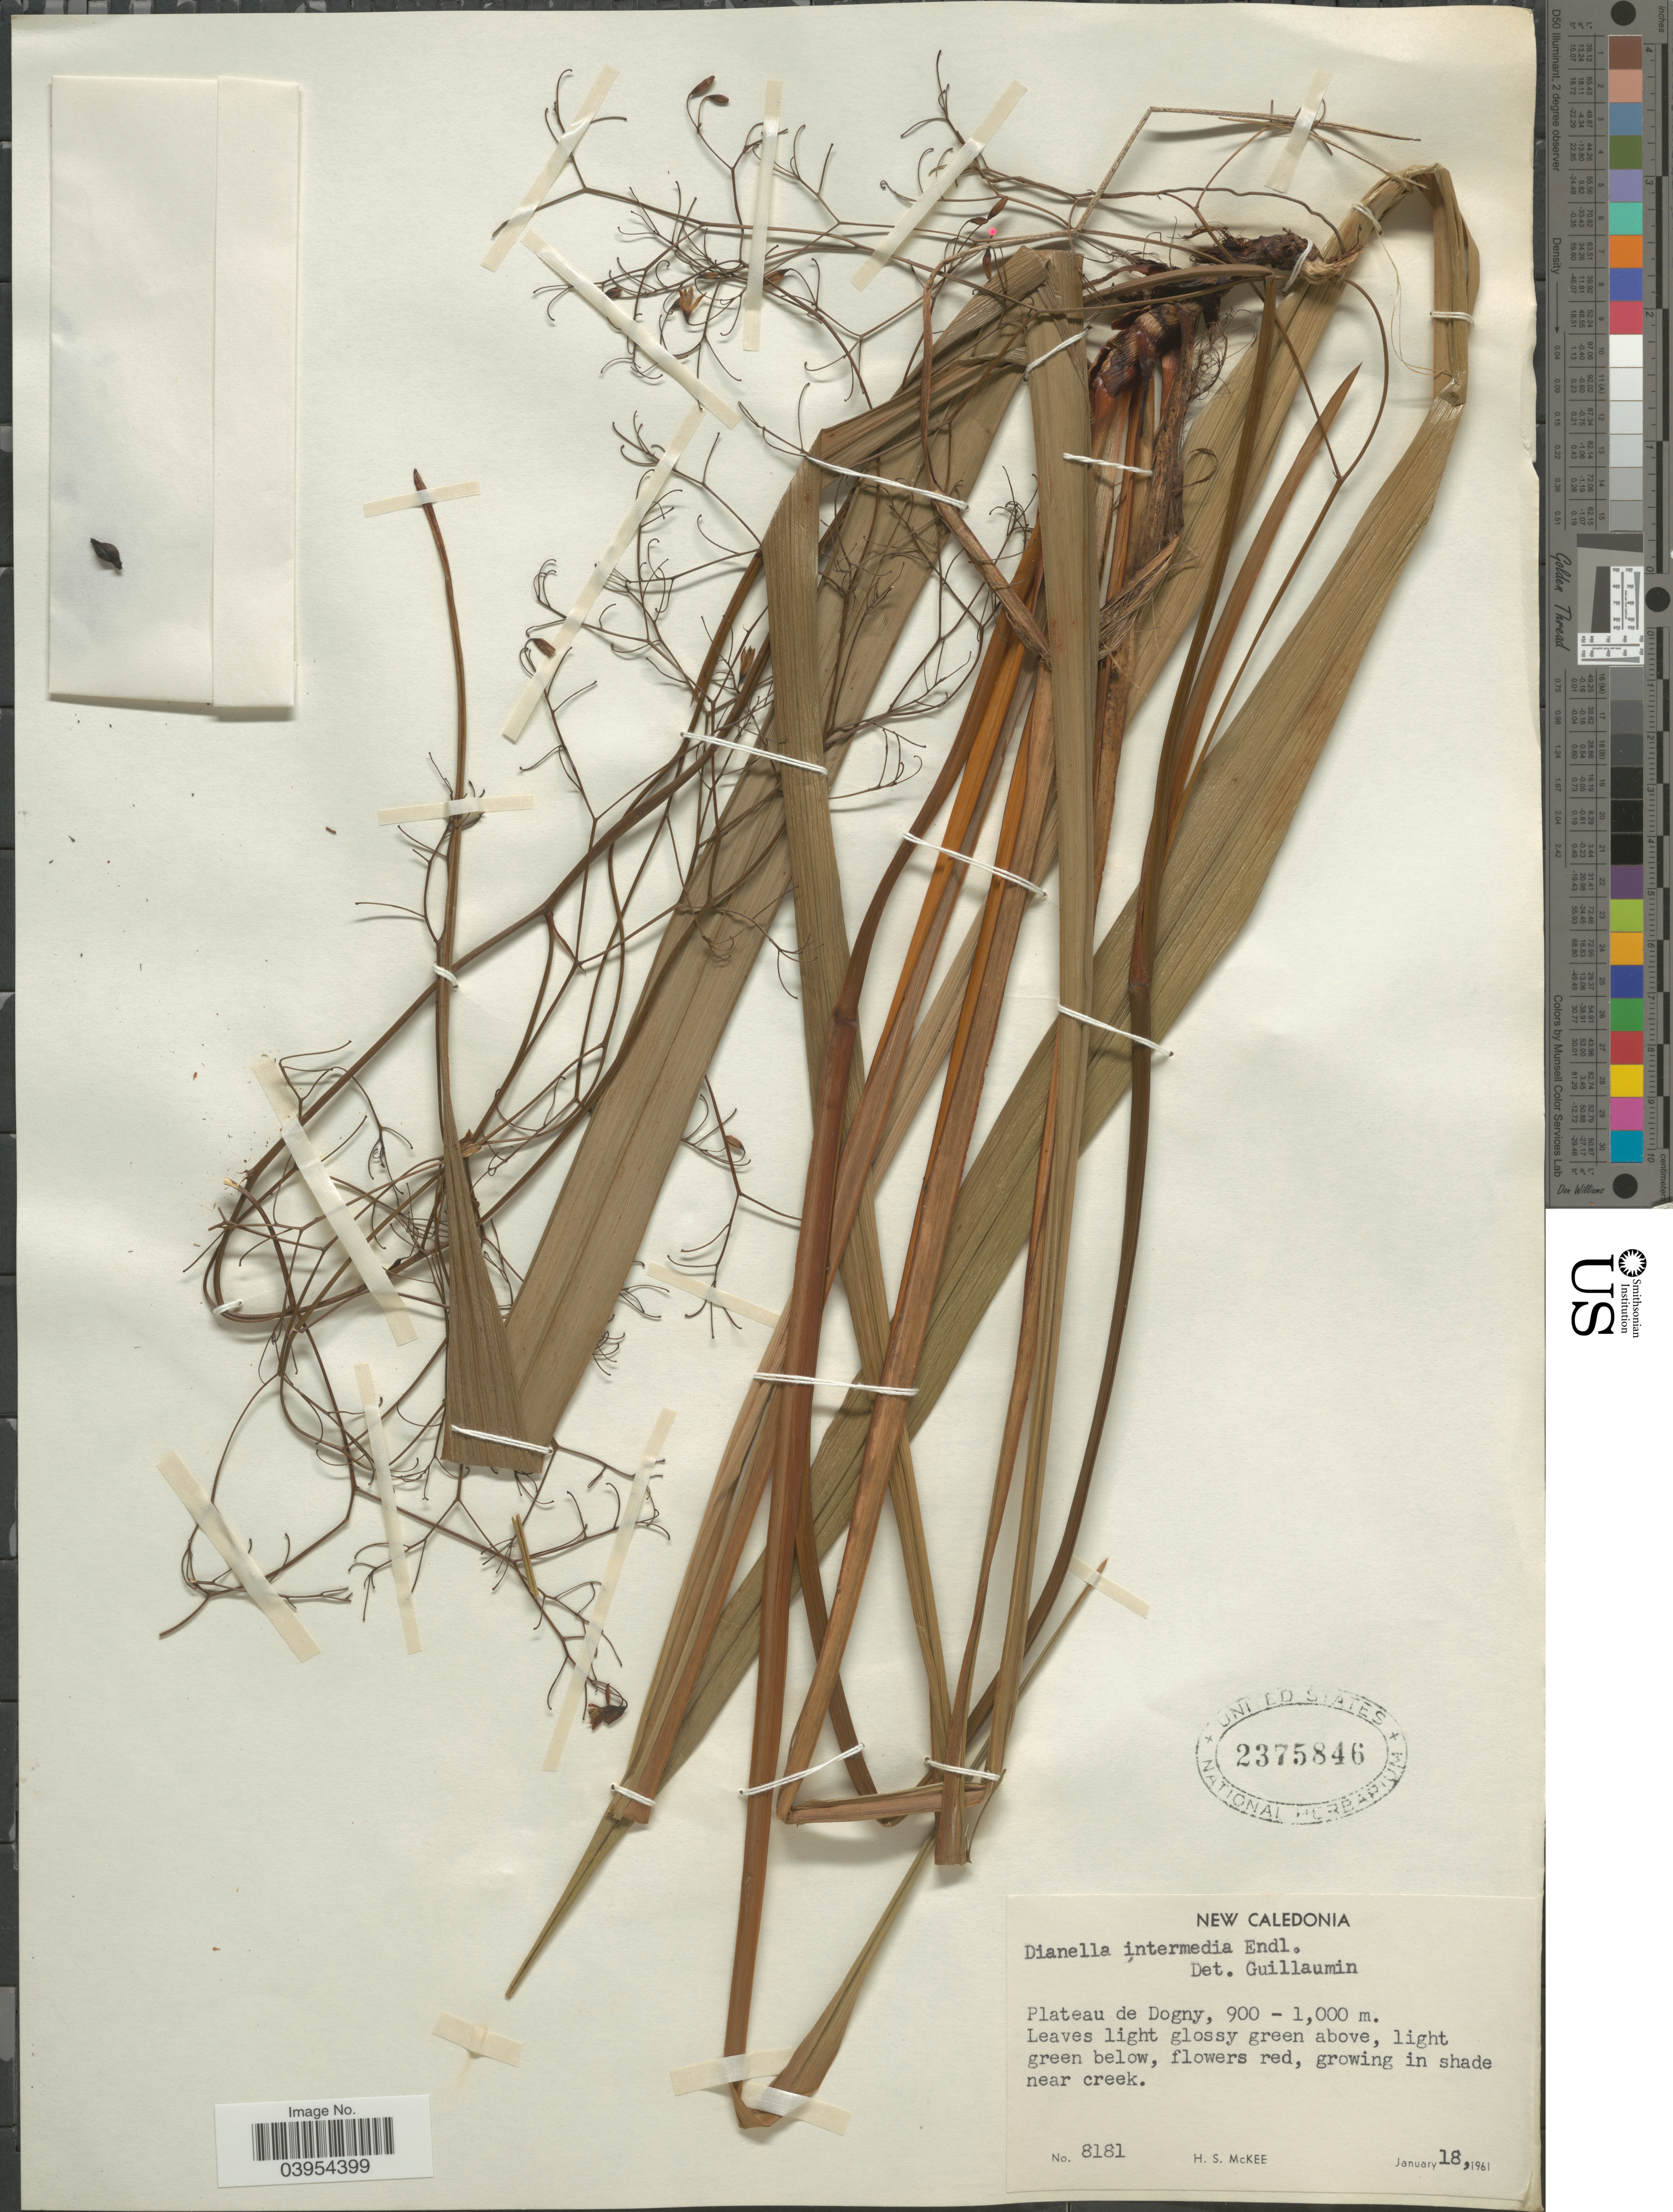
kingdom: Plantae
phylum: Tracheophyta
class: Liliopsida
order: Asparagales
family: Asphodelaceae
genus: Dianella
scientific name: Dianella intermedia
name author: Endl.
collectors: H. S. McKee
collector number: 8181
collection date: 1961-01-18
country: New Caledonia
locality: Plateau de Dogny.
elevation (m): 900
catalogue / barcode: US 2375846